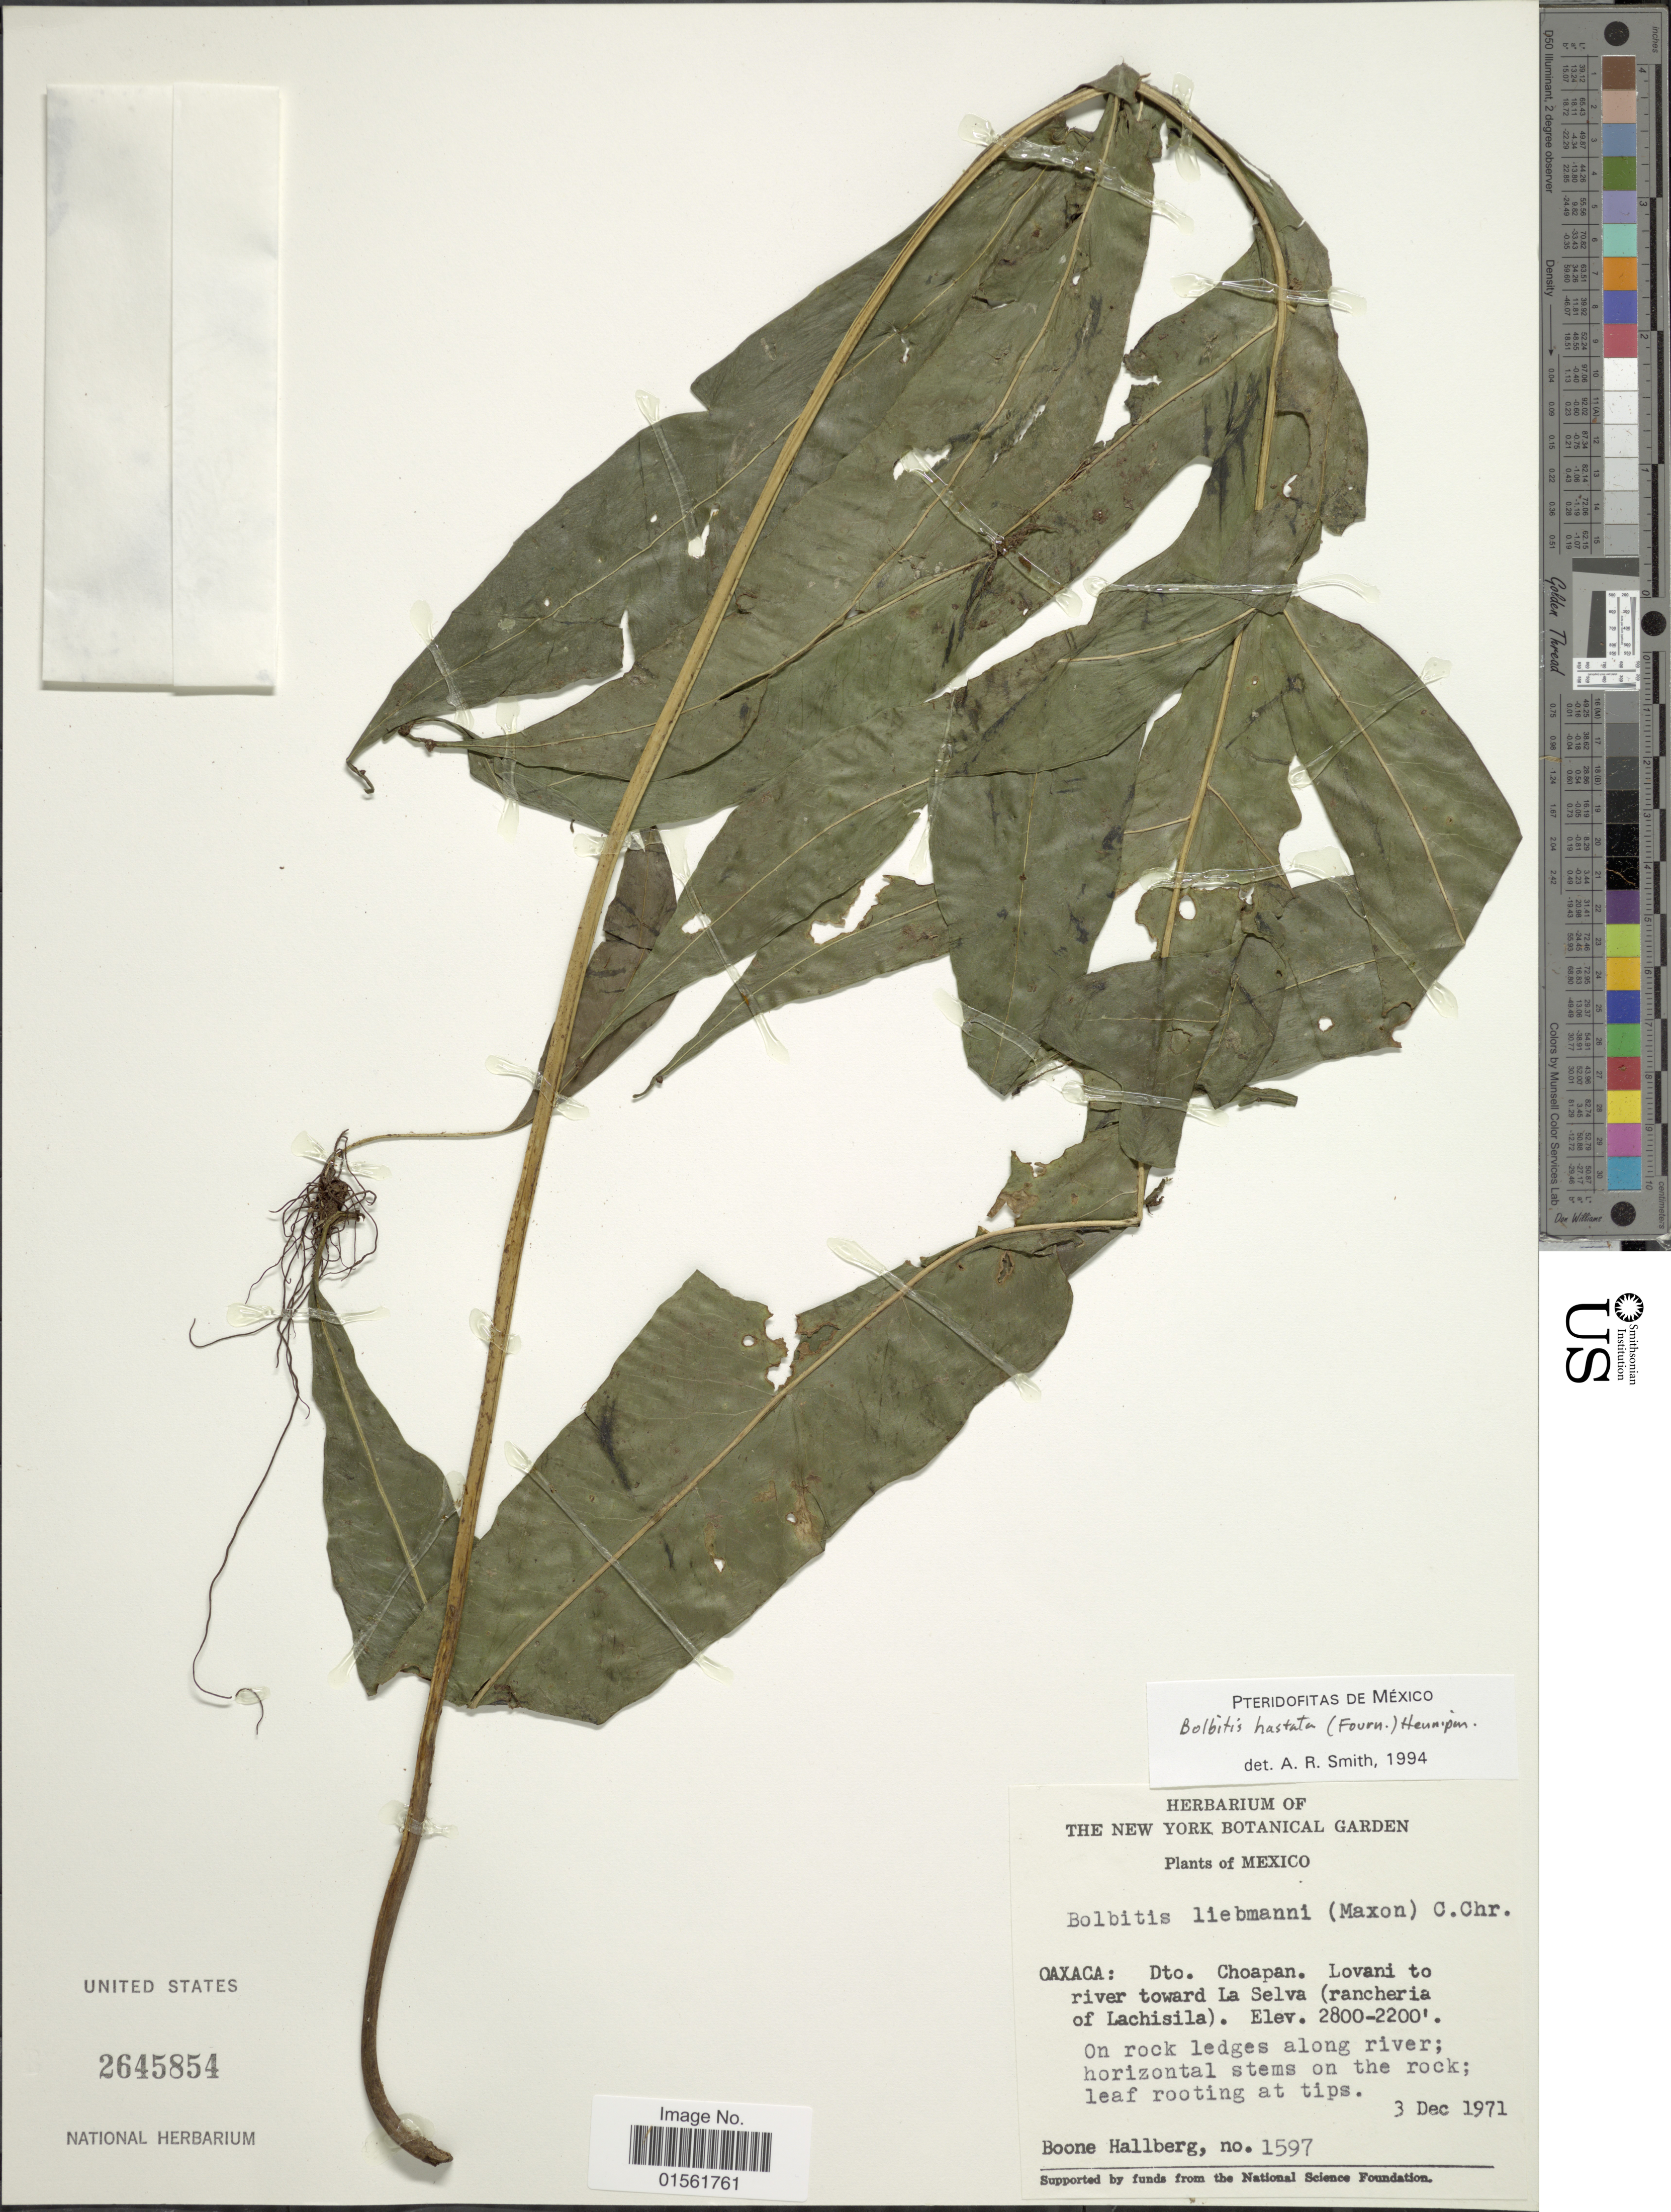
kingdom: Plantae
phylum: Tracheophyta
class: Polypodiopsida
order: Polypodiales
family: Dryopteridaceae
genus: Bolbitis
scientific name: Bolbitis hastata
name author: (E. Fourn.) Hennipman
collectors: B. Hallberg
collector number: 1597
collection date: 1971-12-03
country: Mexico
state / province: Oaxaca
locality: Dto. Choapan. Lovani to river toward la Selva (rancheria of Lachisila)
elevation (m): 671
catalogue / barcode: US 2645854